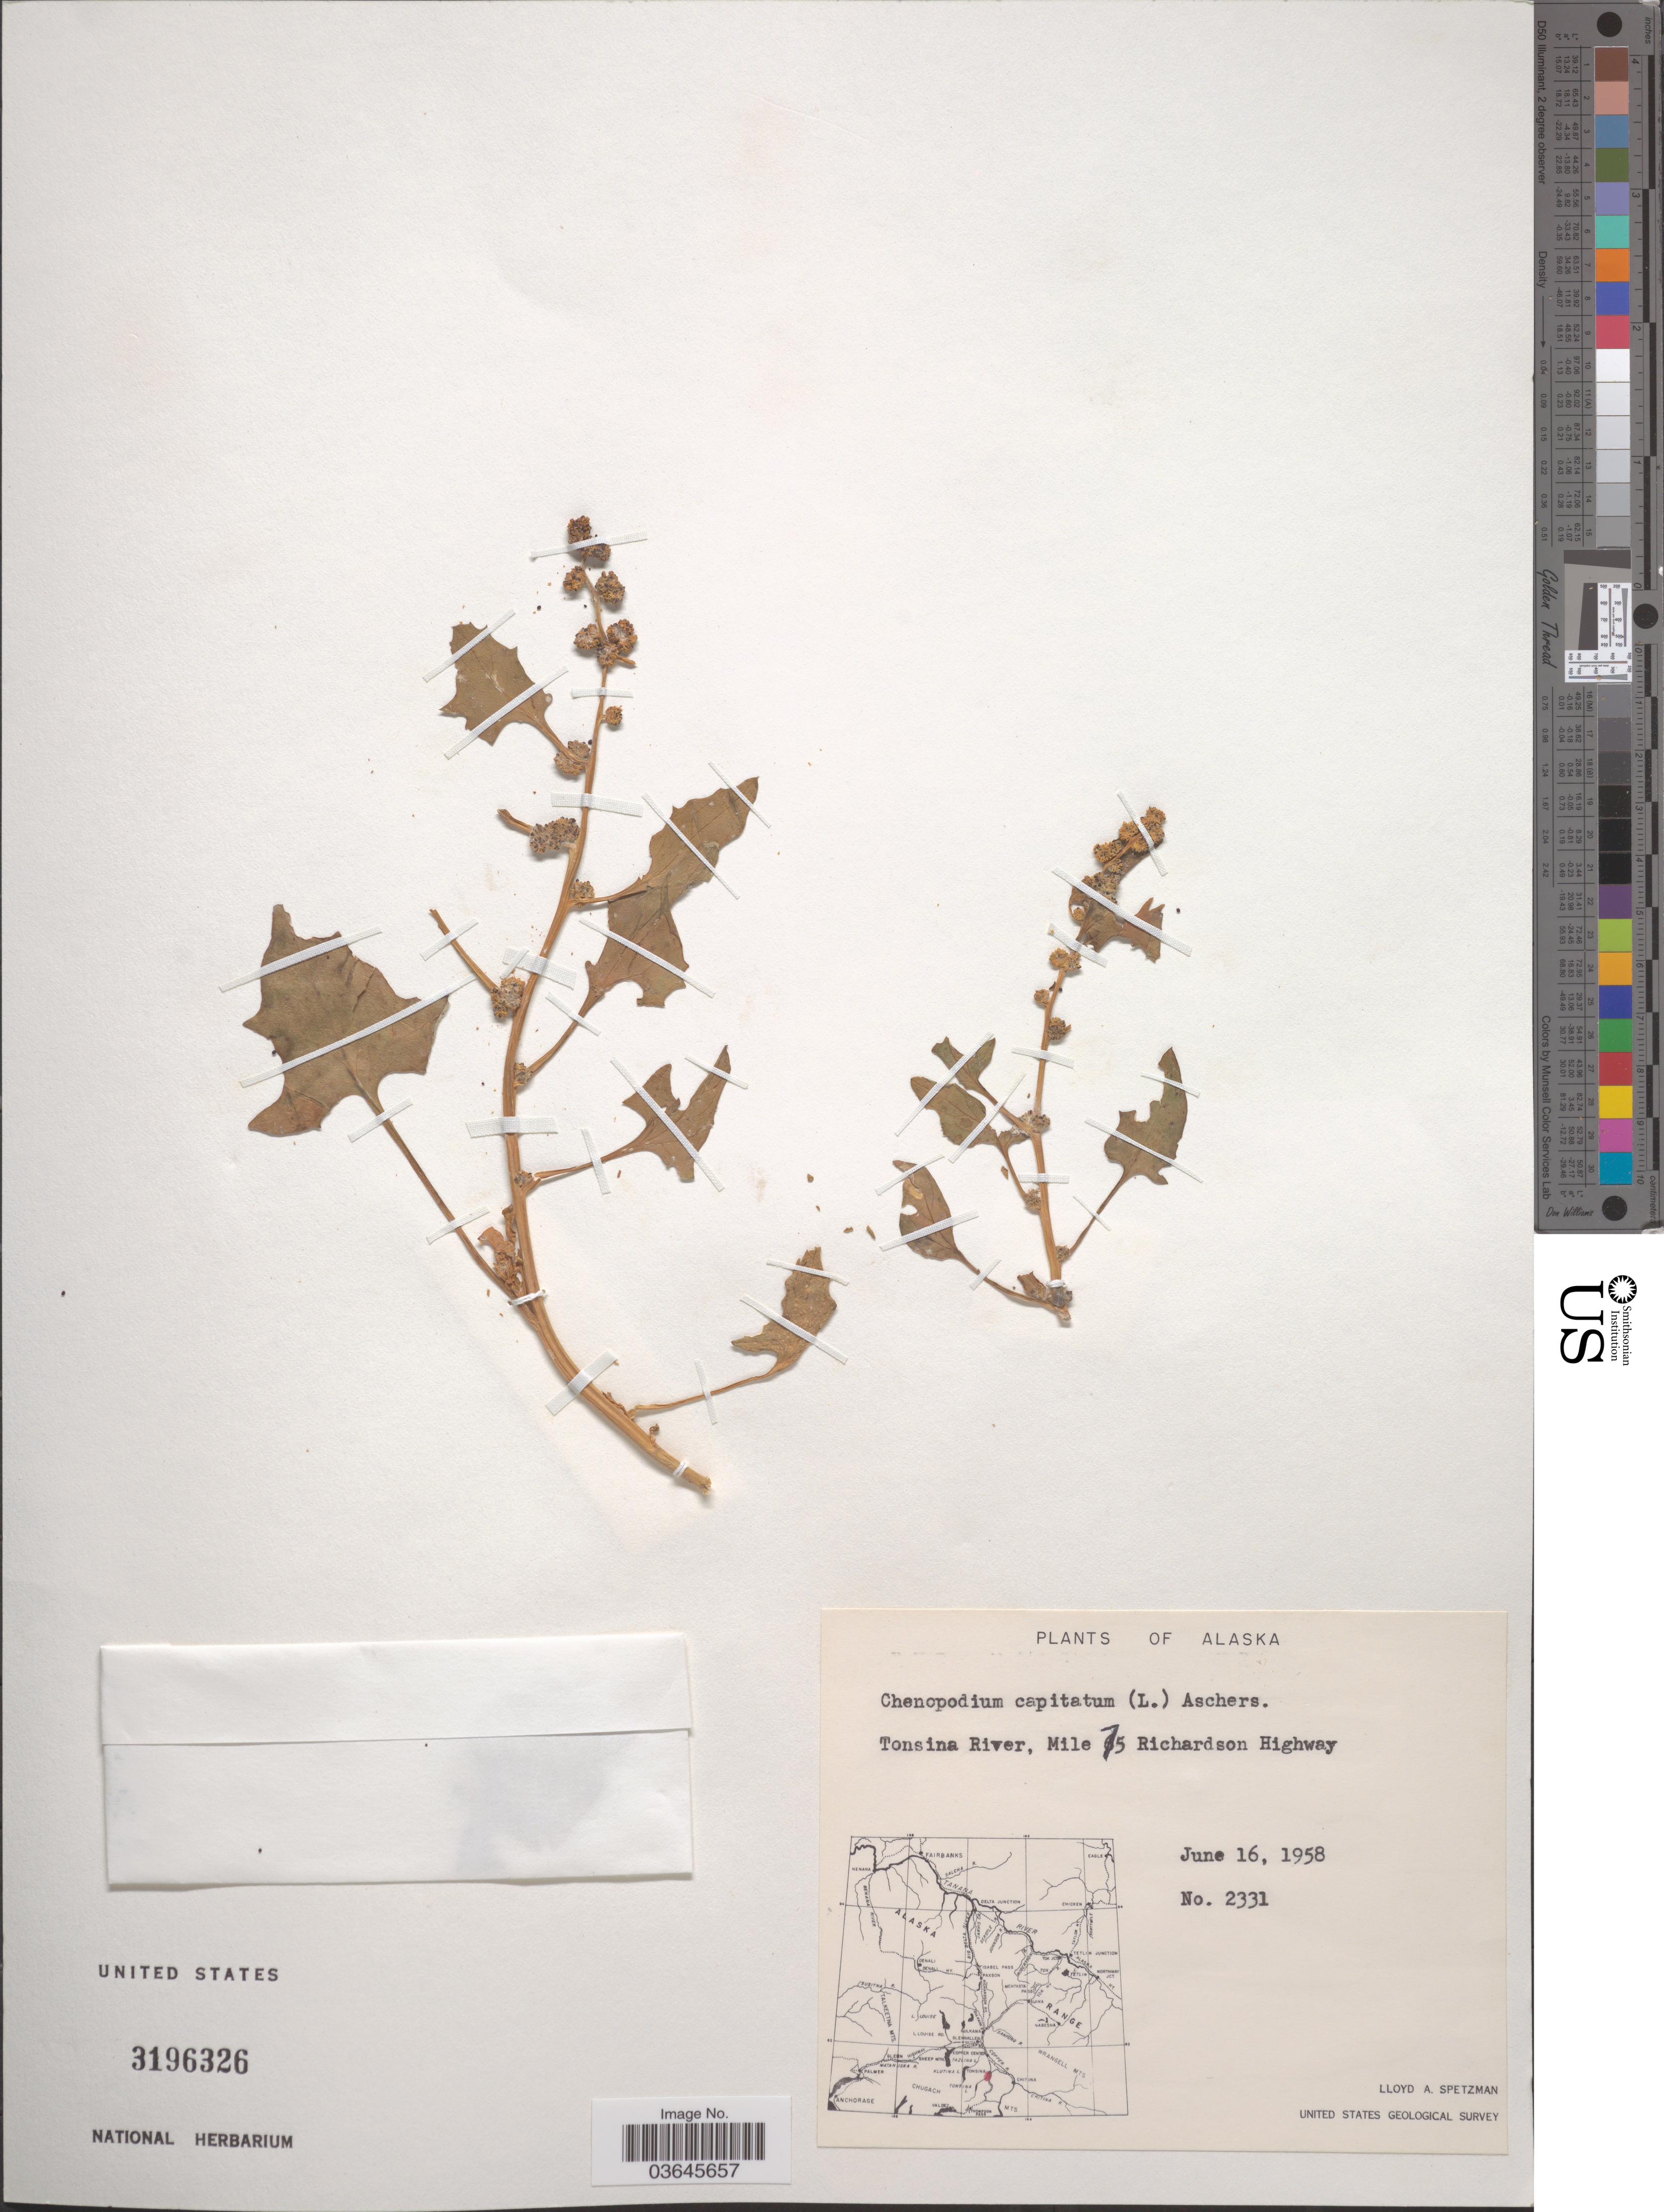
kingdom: Plantae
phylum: Tracheophyta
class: Magnoliopsida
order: Caryophyllales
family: Amaranthaceae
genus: Blitum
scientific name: Blitum capitatum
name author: L.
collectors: L. Spetzman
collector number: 2331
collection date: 1958-06-16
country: United States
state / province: Alaska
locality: Tonsina River, Mile 75 Richardson Highway.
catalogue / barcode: US 3196326